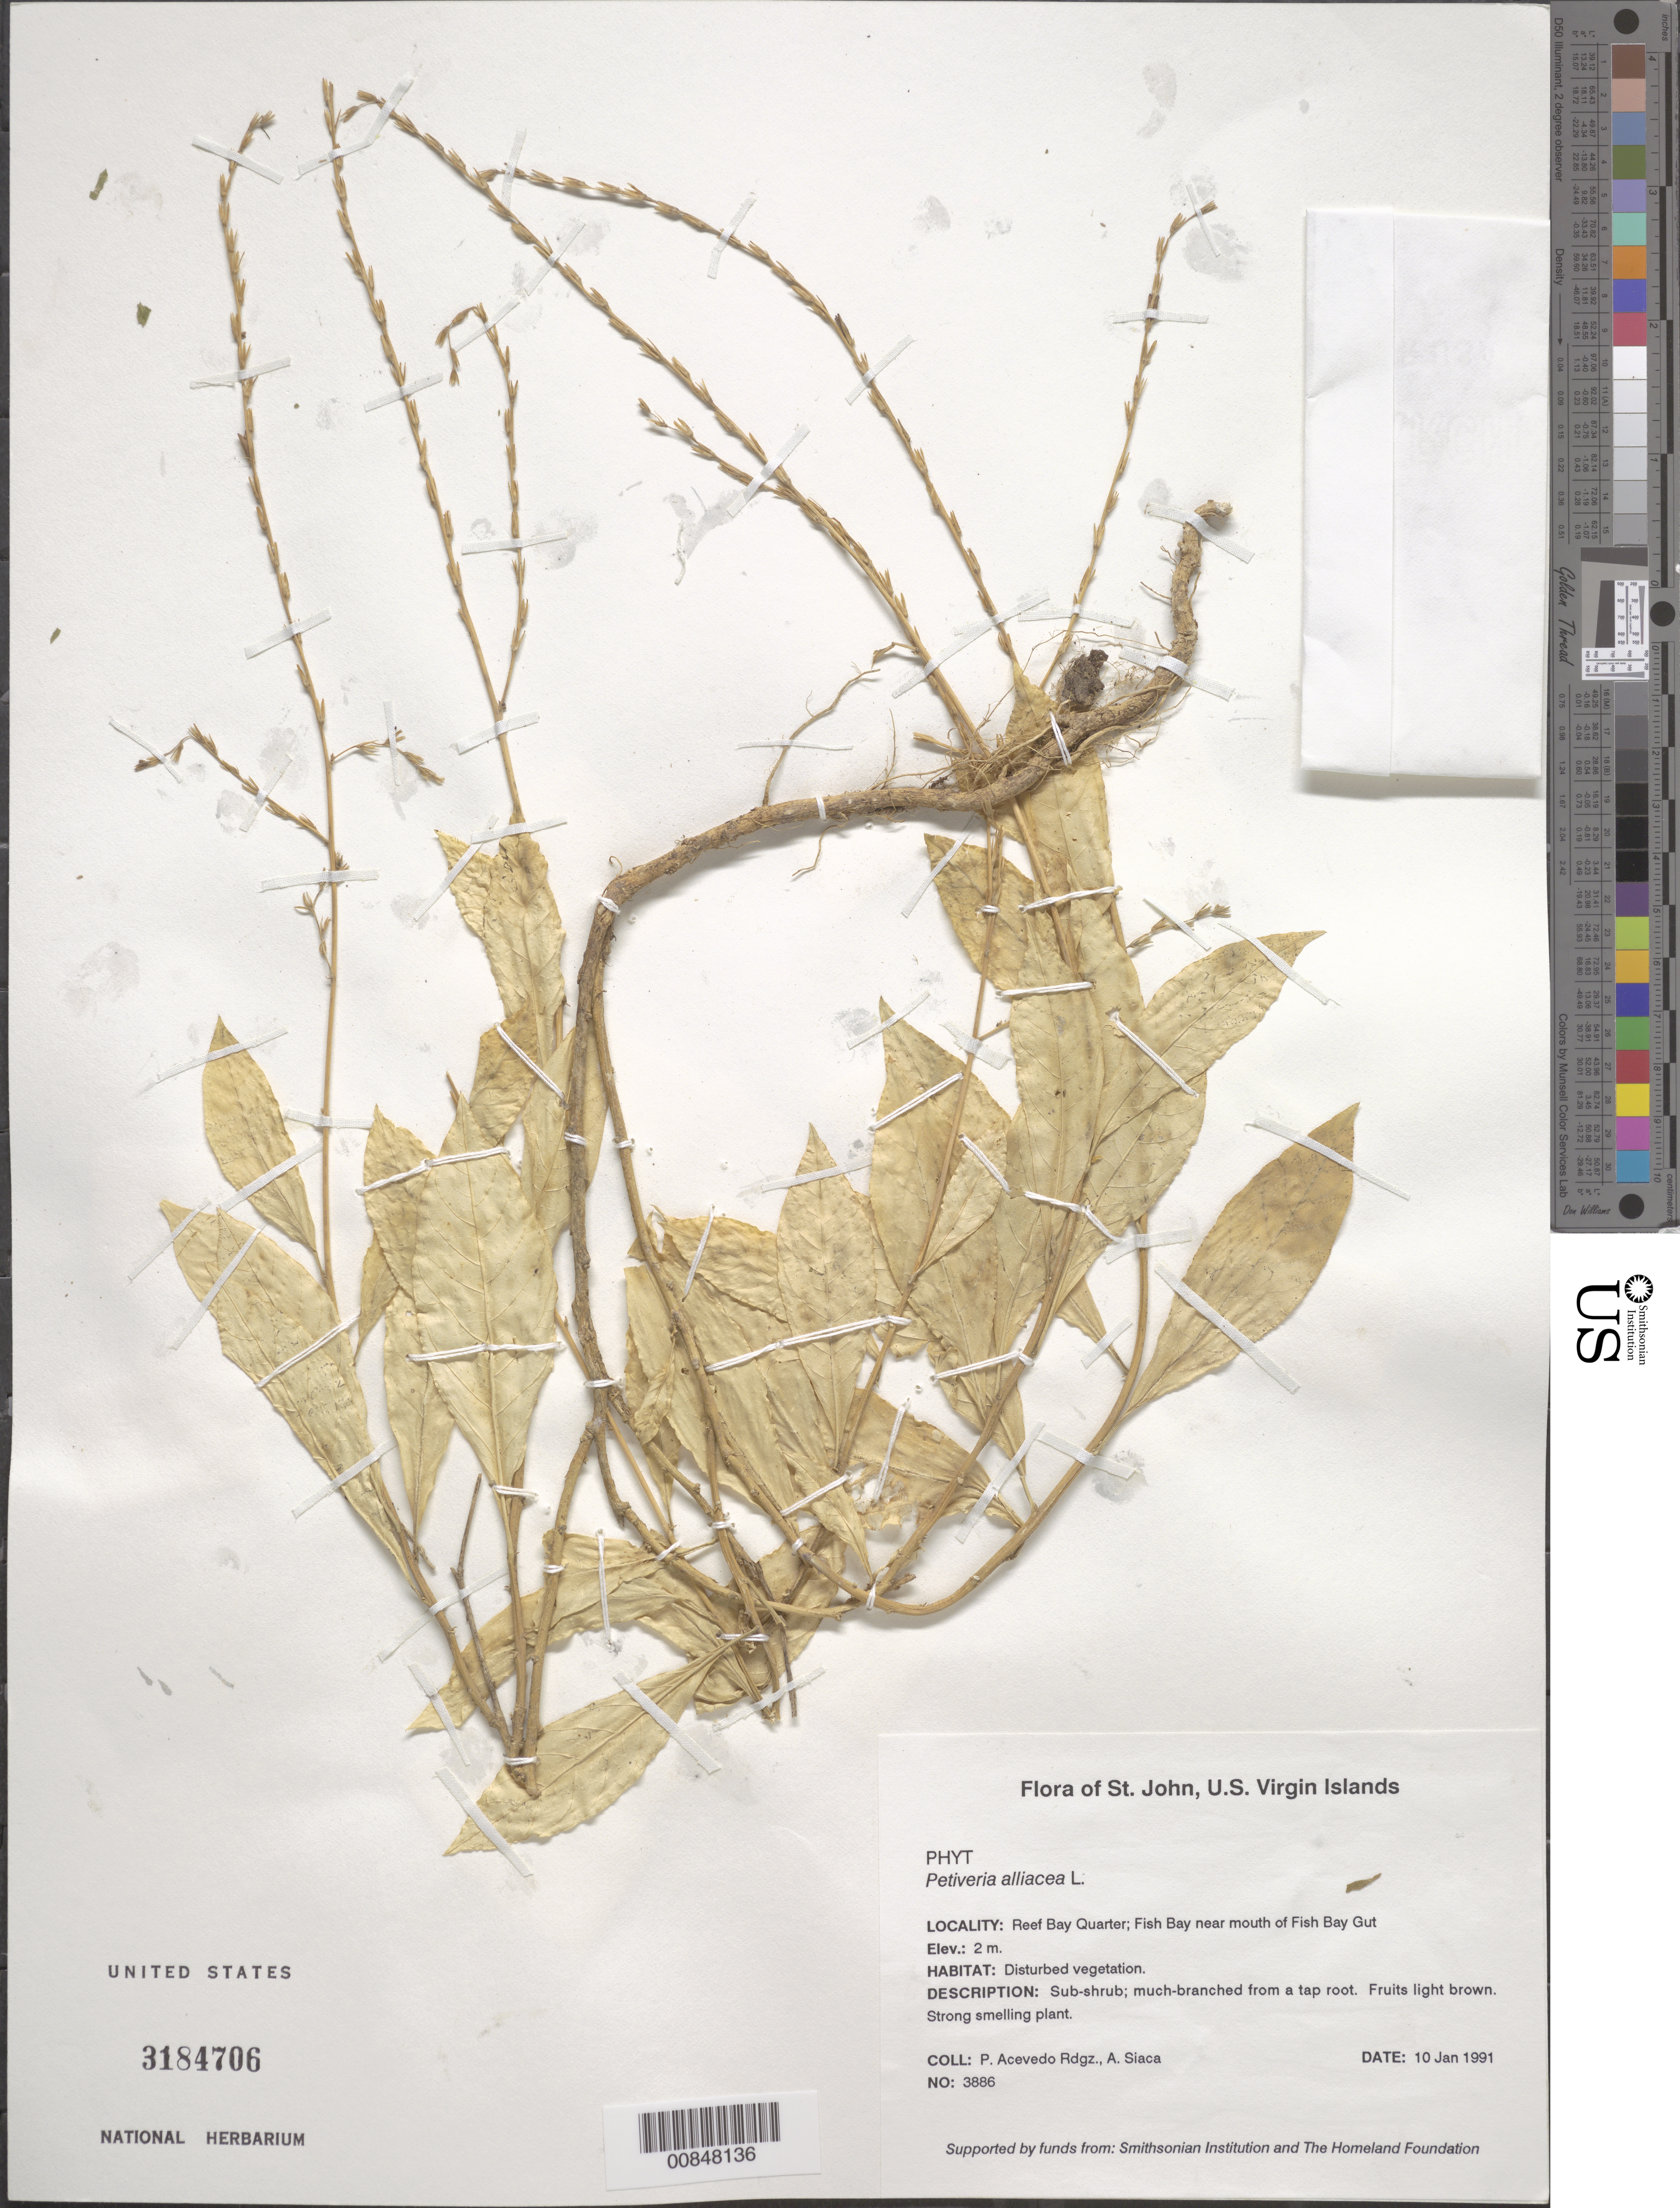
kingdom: Plantae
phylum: Tracheophyta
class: Magnoliopsida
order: Caryophyllales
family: Phytolaccaceae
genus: Petiveria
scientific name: Petiveria alliacea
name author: L.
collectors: P. Acevedo-Rodr. & A. Siaca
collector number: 3886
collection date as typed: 10 Jan 1991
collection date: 1991-01-10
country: U.S. Virgin Islands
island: St. John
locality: Reef Bay Quarter; Fish Bay near mouth of Fish Bay Gut.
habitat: Disturbed vegetation.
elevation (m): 2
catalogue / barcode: US 3184706